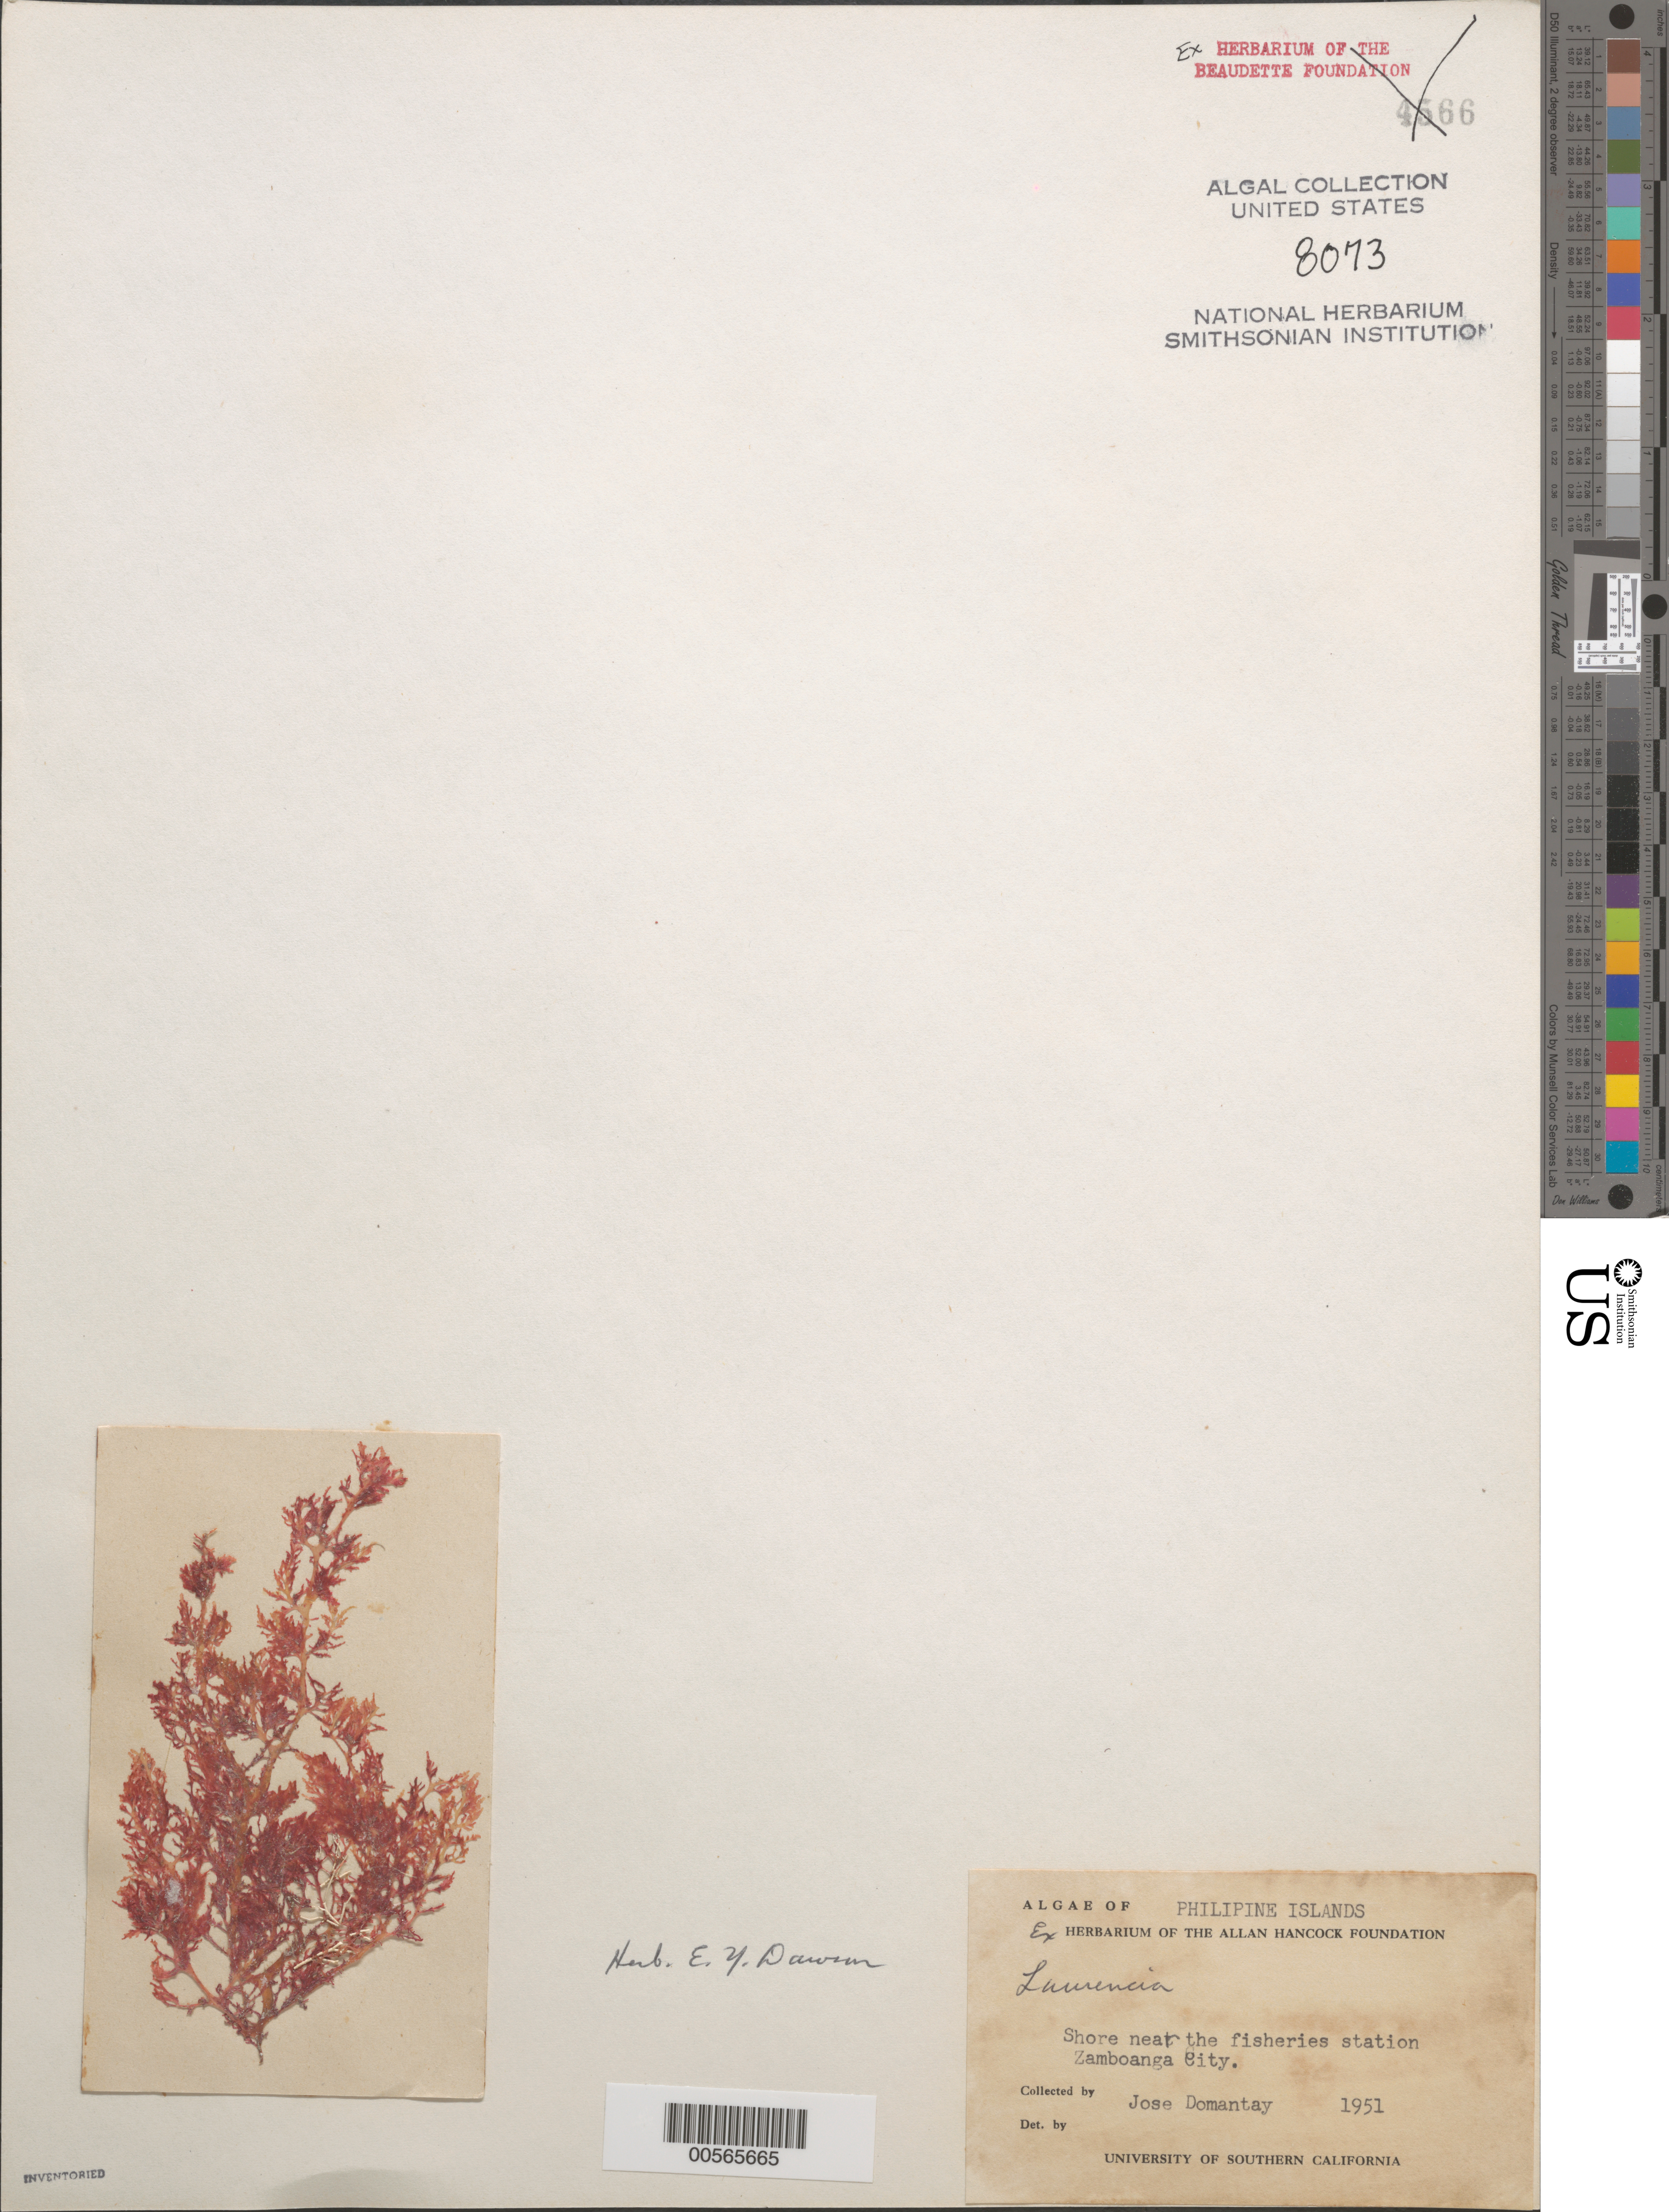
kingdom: Plantae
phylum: Rhodophyta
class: Florideophyceae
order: Ceramiales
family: Rhodomelaceae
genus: Laurencia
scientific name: Laurencia sp.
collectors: J. Domantay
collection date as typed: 1951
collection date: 1951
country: Philippines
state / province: Zamboanga Peninsula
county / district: Zamboanga del Sur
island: Mindanao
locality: City of Zamboanga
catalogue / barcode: US 8073